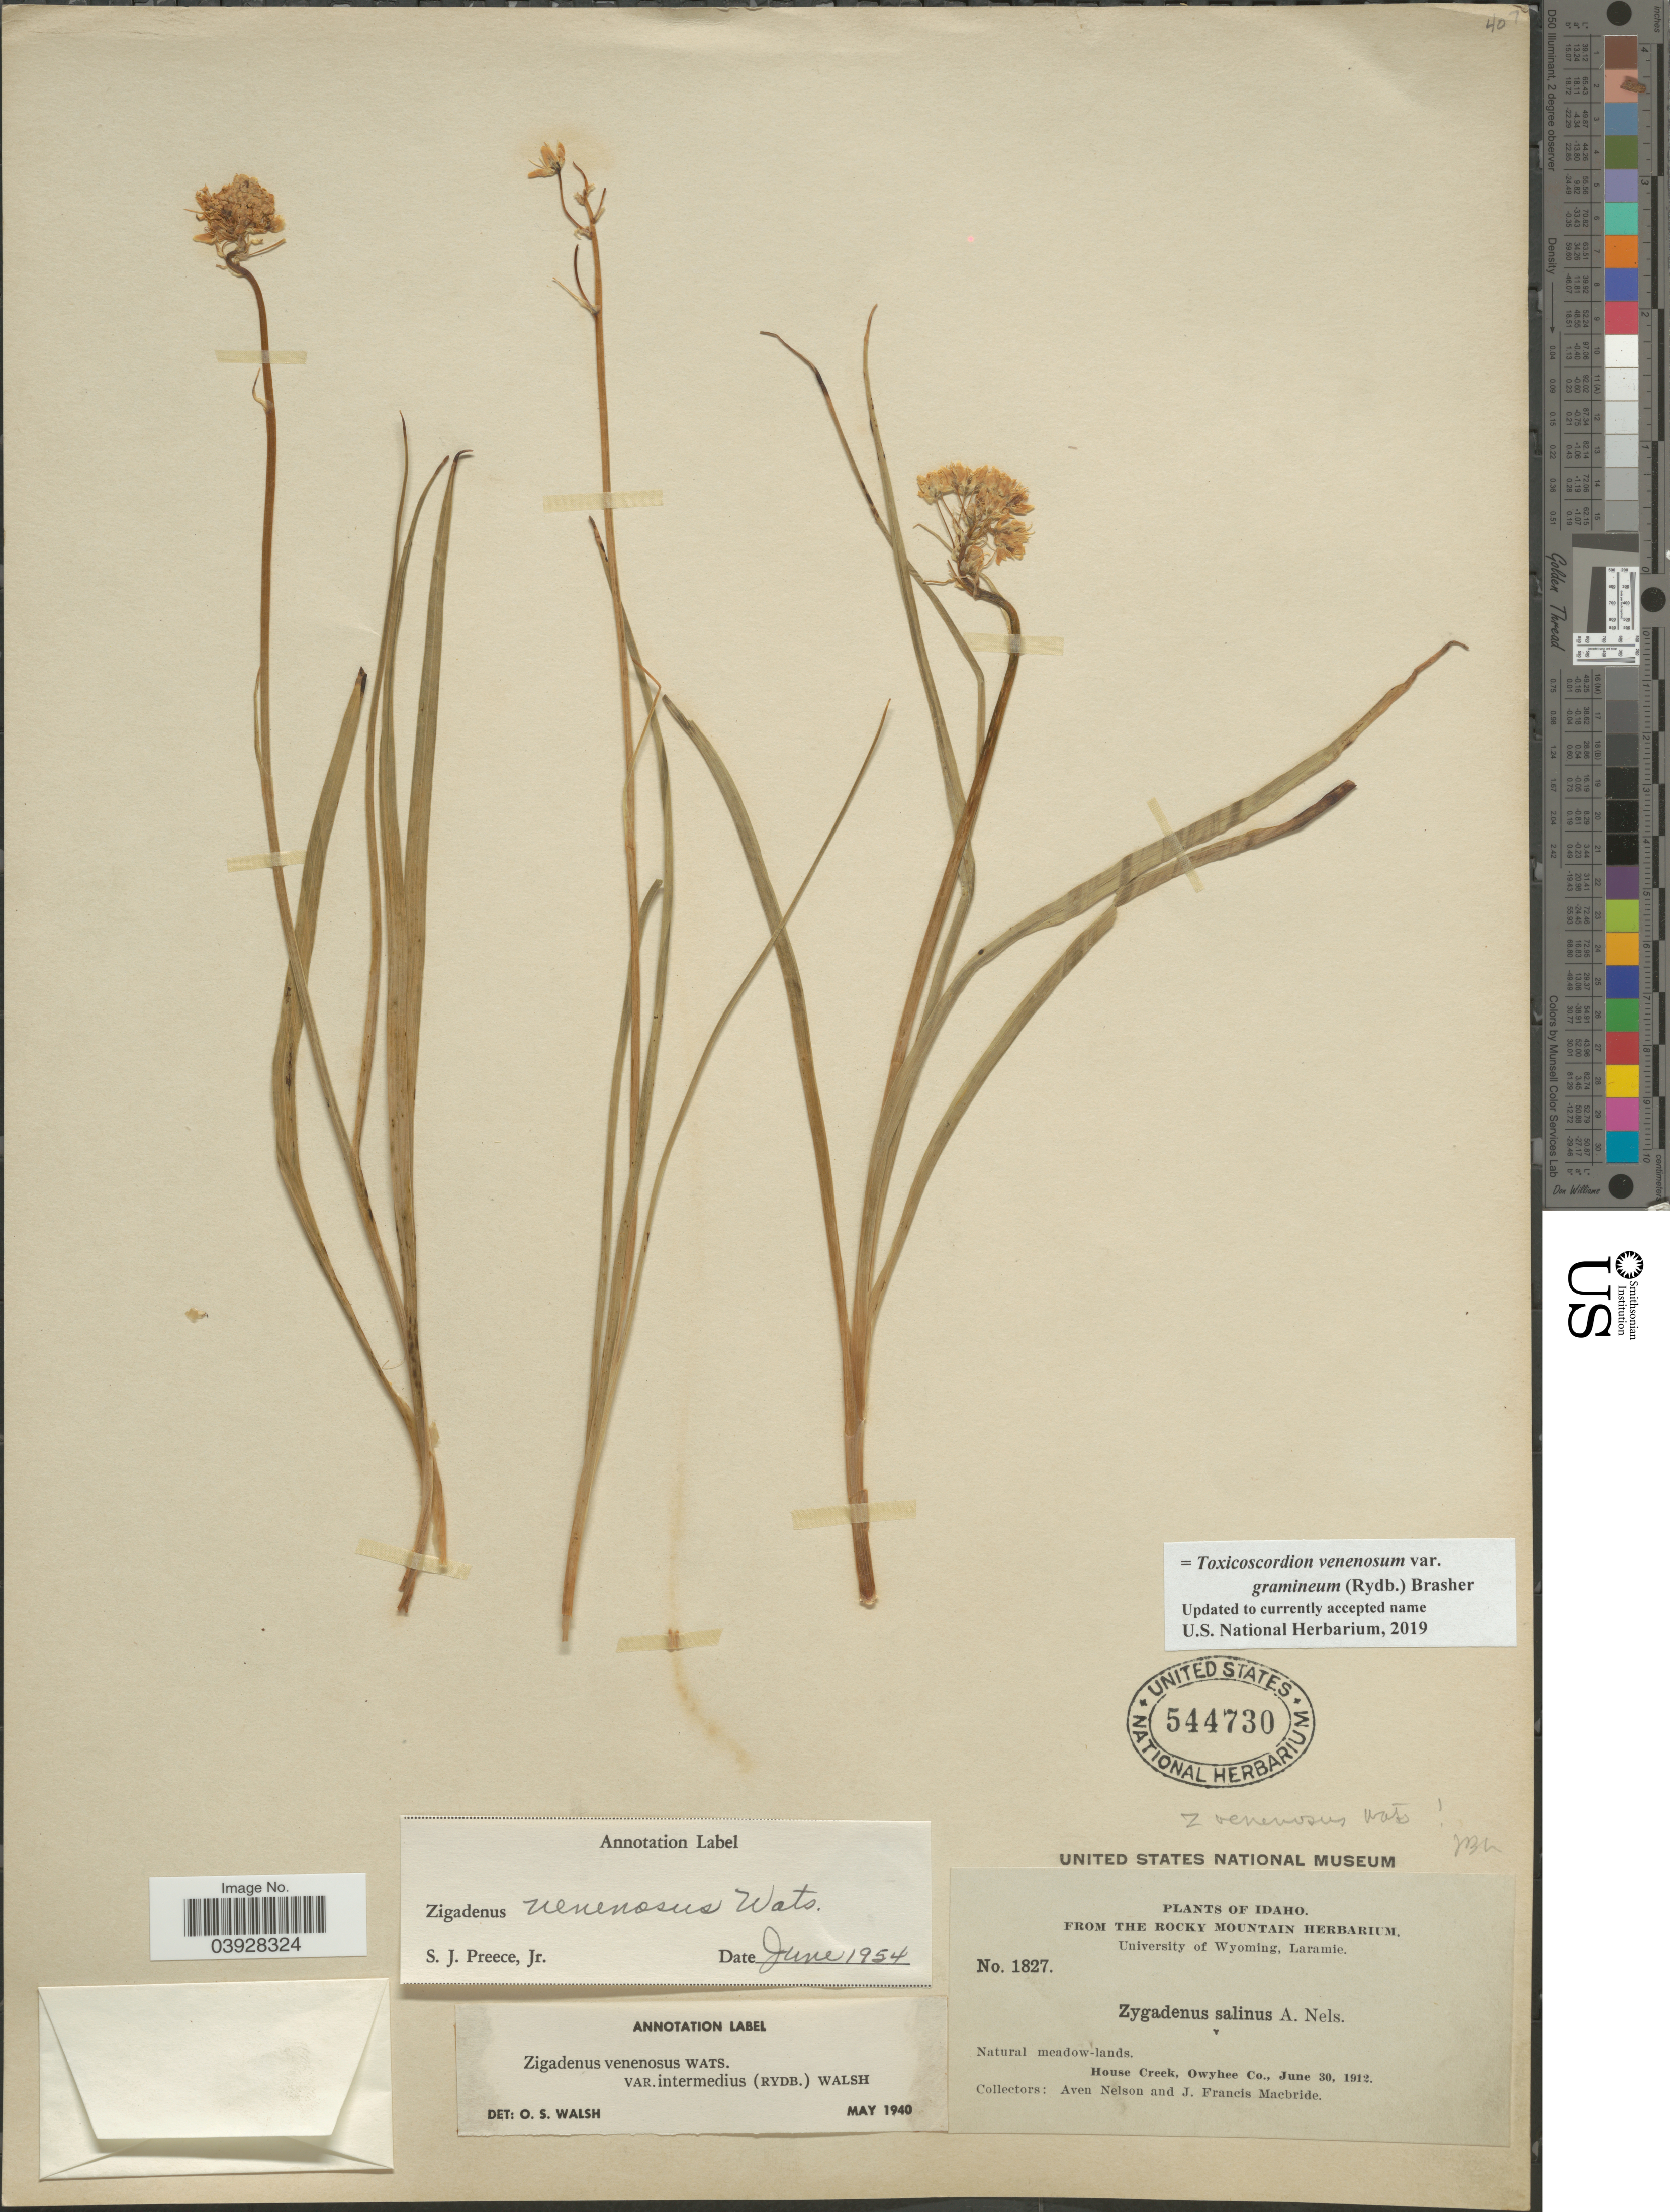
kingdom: Plantae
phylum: Tracheophyta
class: Liliopsida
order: Liliales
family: Melanthiaceae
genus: Toxicoscordion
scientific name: Toxicoscordion venenosum var. gramineum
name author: (Rydb.) Brasher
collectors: A. Nelson & J. F. Macbride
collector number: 1827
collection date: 1912-06-30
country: United States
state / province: Idaho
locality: House Creek, Owyhee Co.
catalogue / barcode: US 544730